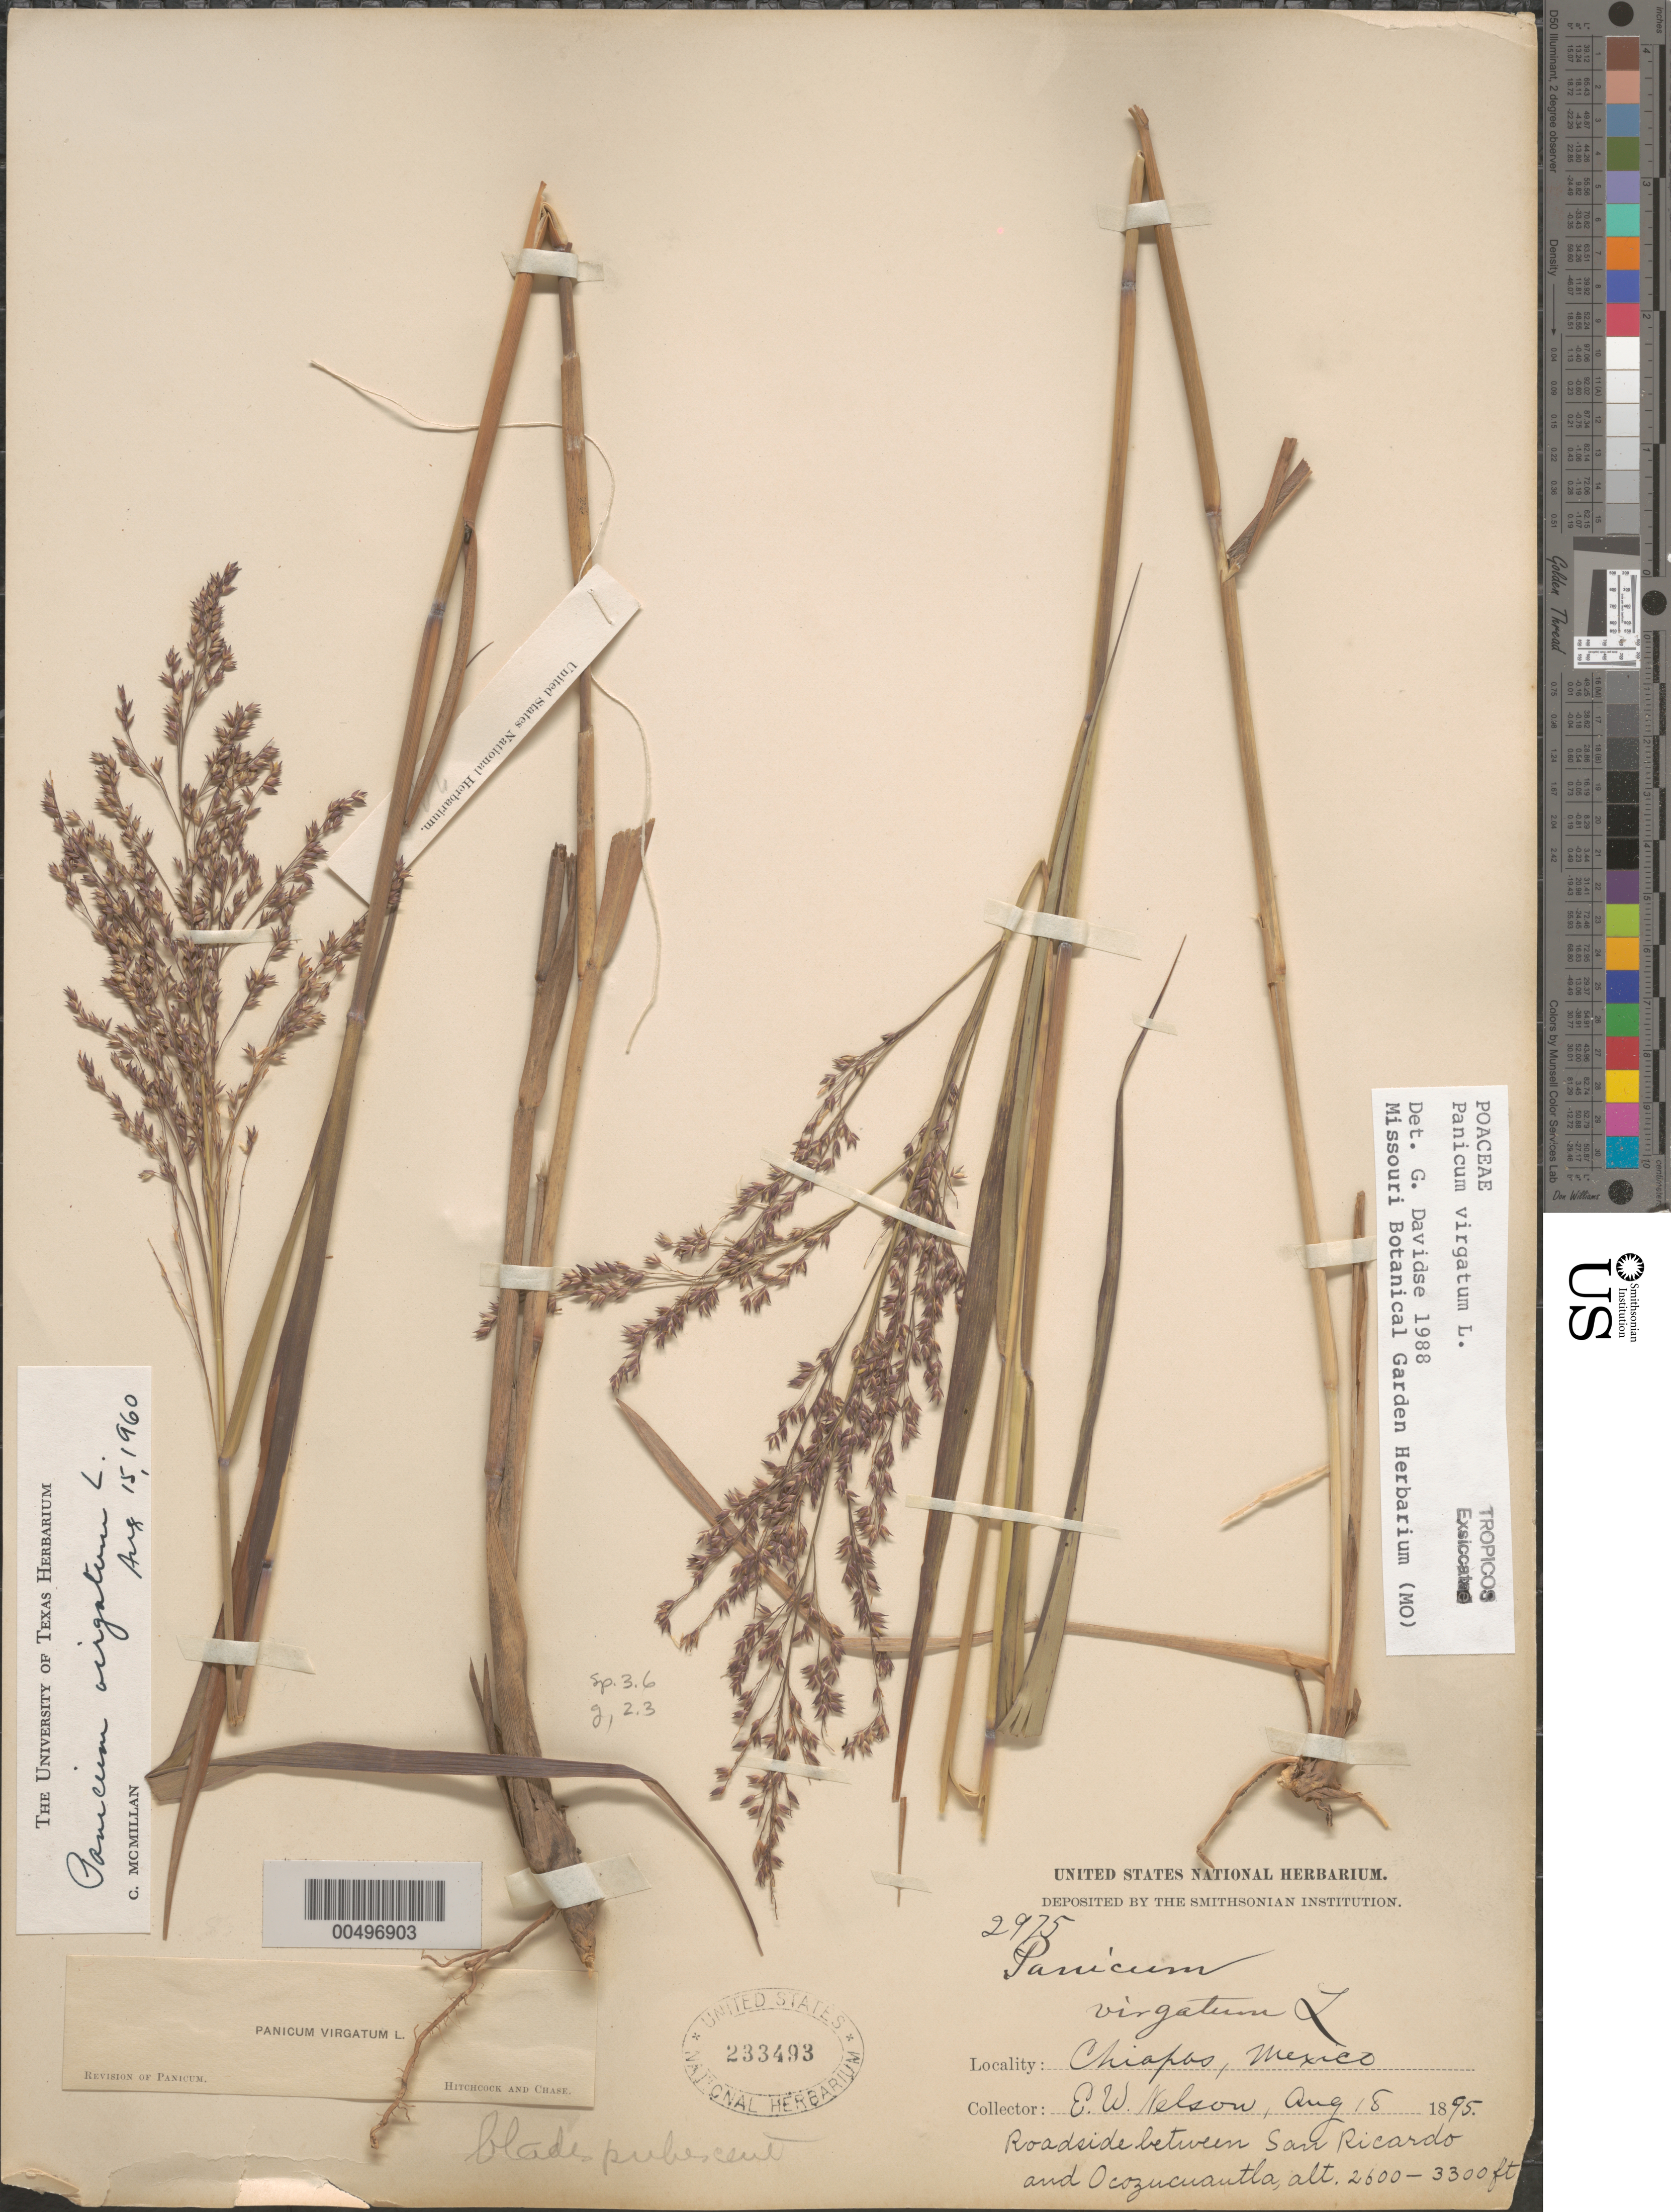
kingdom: Plantae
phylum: Tracheophyta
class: Liliopsida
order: Poales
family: Poaceae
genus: Panicum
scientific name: Panicum virgatum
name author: L.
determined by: Davidse, Gerrit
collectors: E. W. Nelson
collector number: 2975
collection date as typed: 18 Aug 1895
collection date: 1895-08-18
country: Mexico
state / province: Chiapas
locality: Between San Ricardo & Ocozucuautla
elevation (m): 792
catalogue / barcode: US 233493